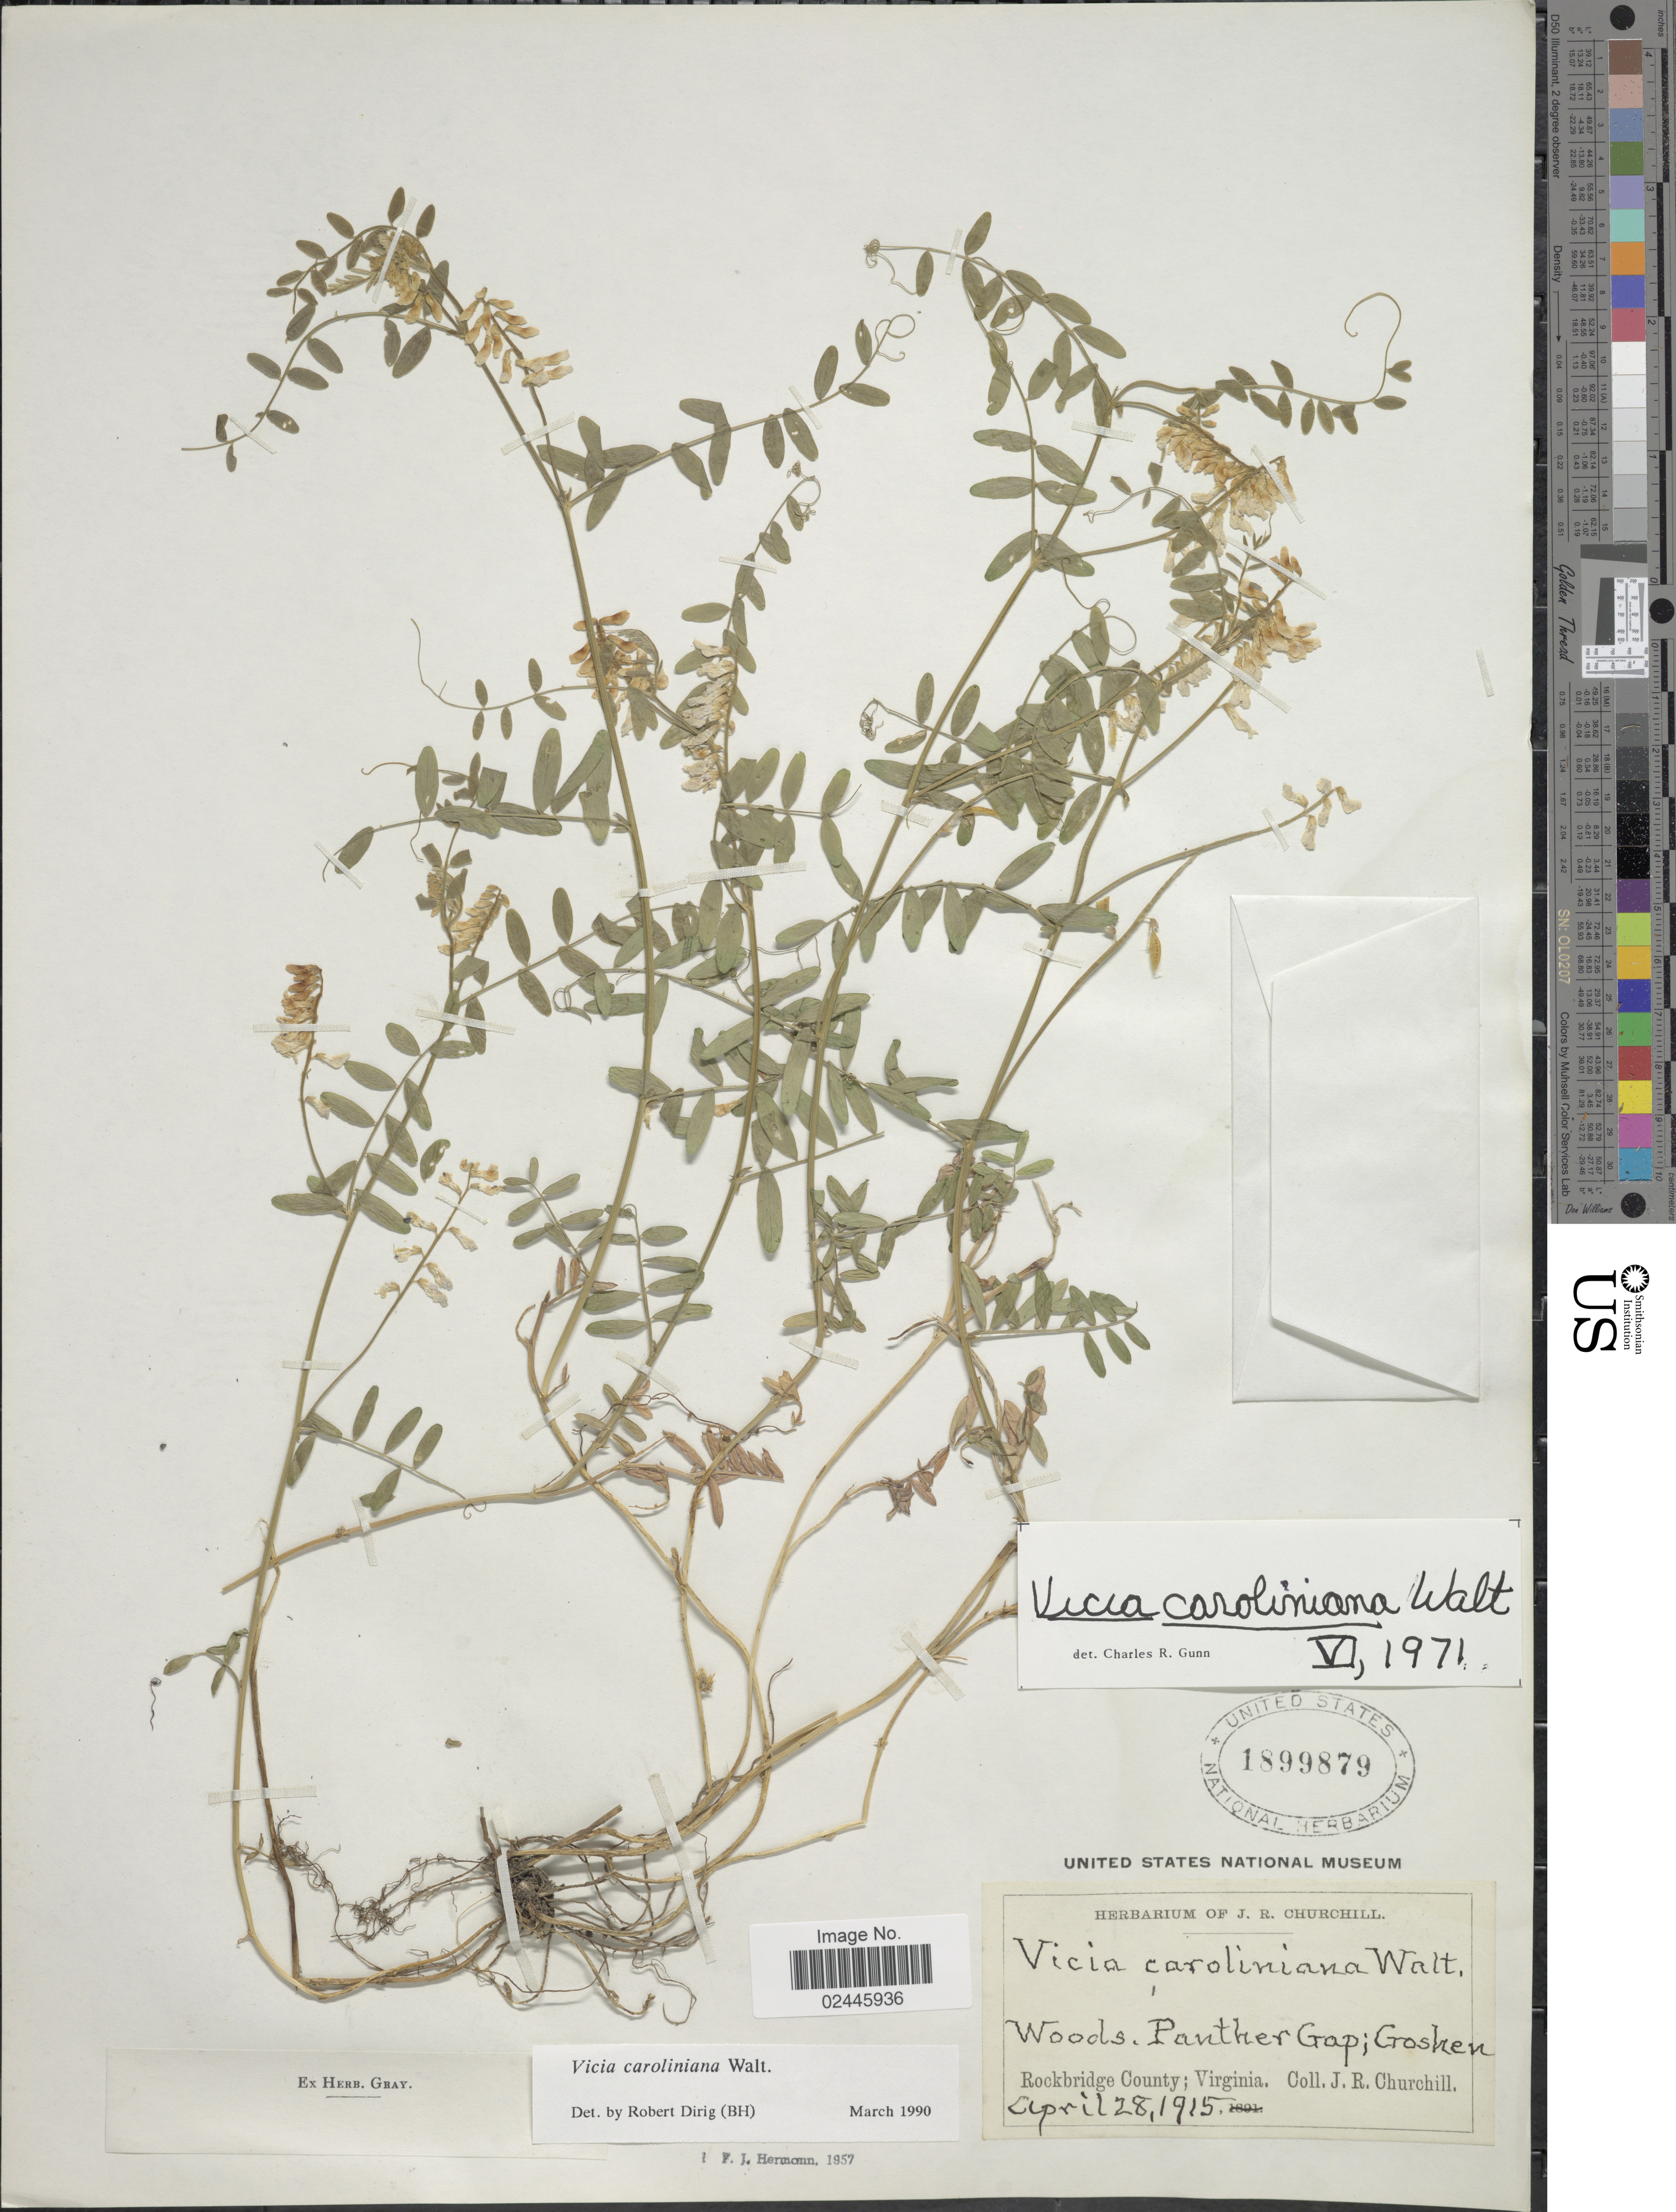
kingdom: Plantae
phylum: Tracheophyta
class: Magnoliopsida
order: Fabales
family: Fabaceae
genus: Vicia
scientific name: Vicia caroliniana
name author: Walter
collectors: J. Churchill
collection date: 1915-04-28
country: United States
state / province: Virginia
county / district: Rockbridge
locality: Panther Gap; Groshen, Rockbridge County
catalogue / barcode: US 1899879